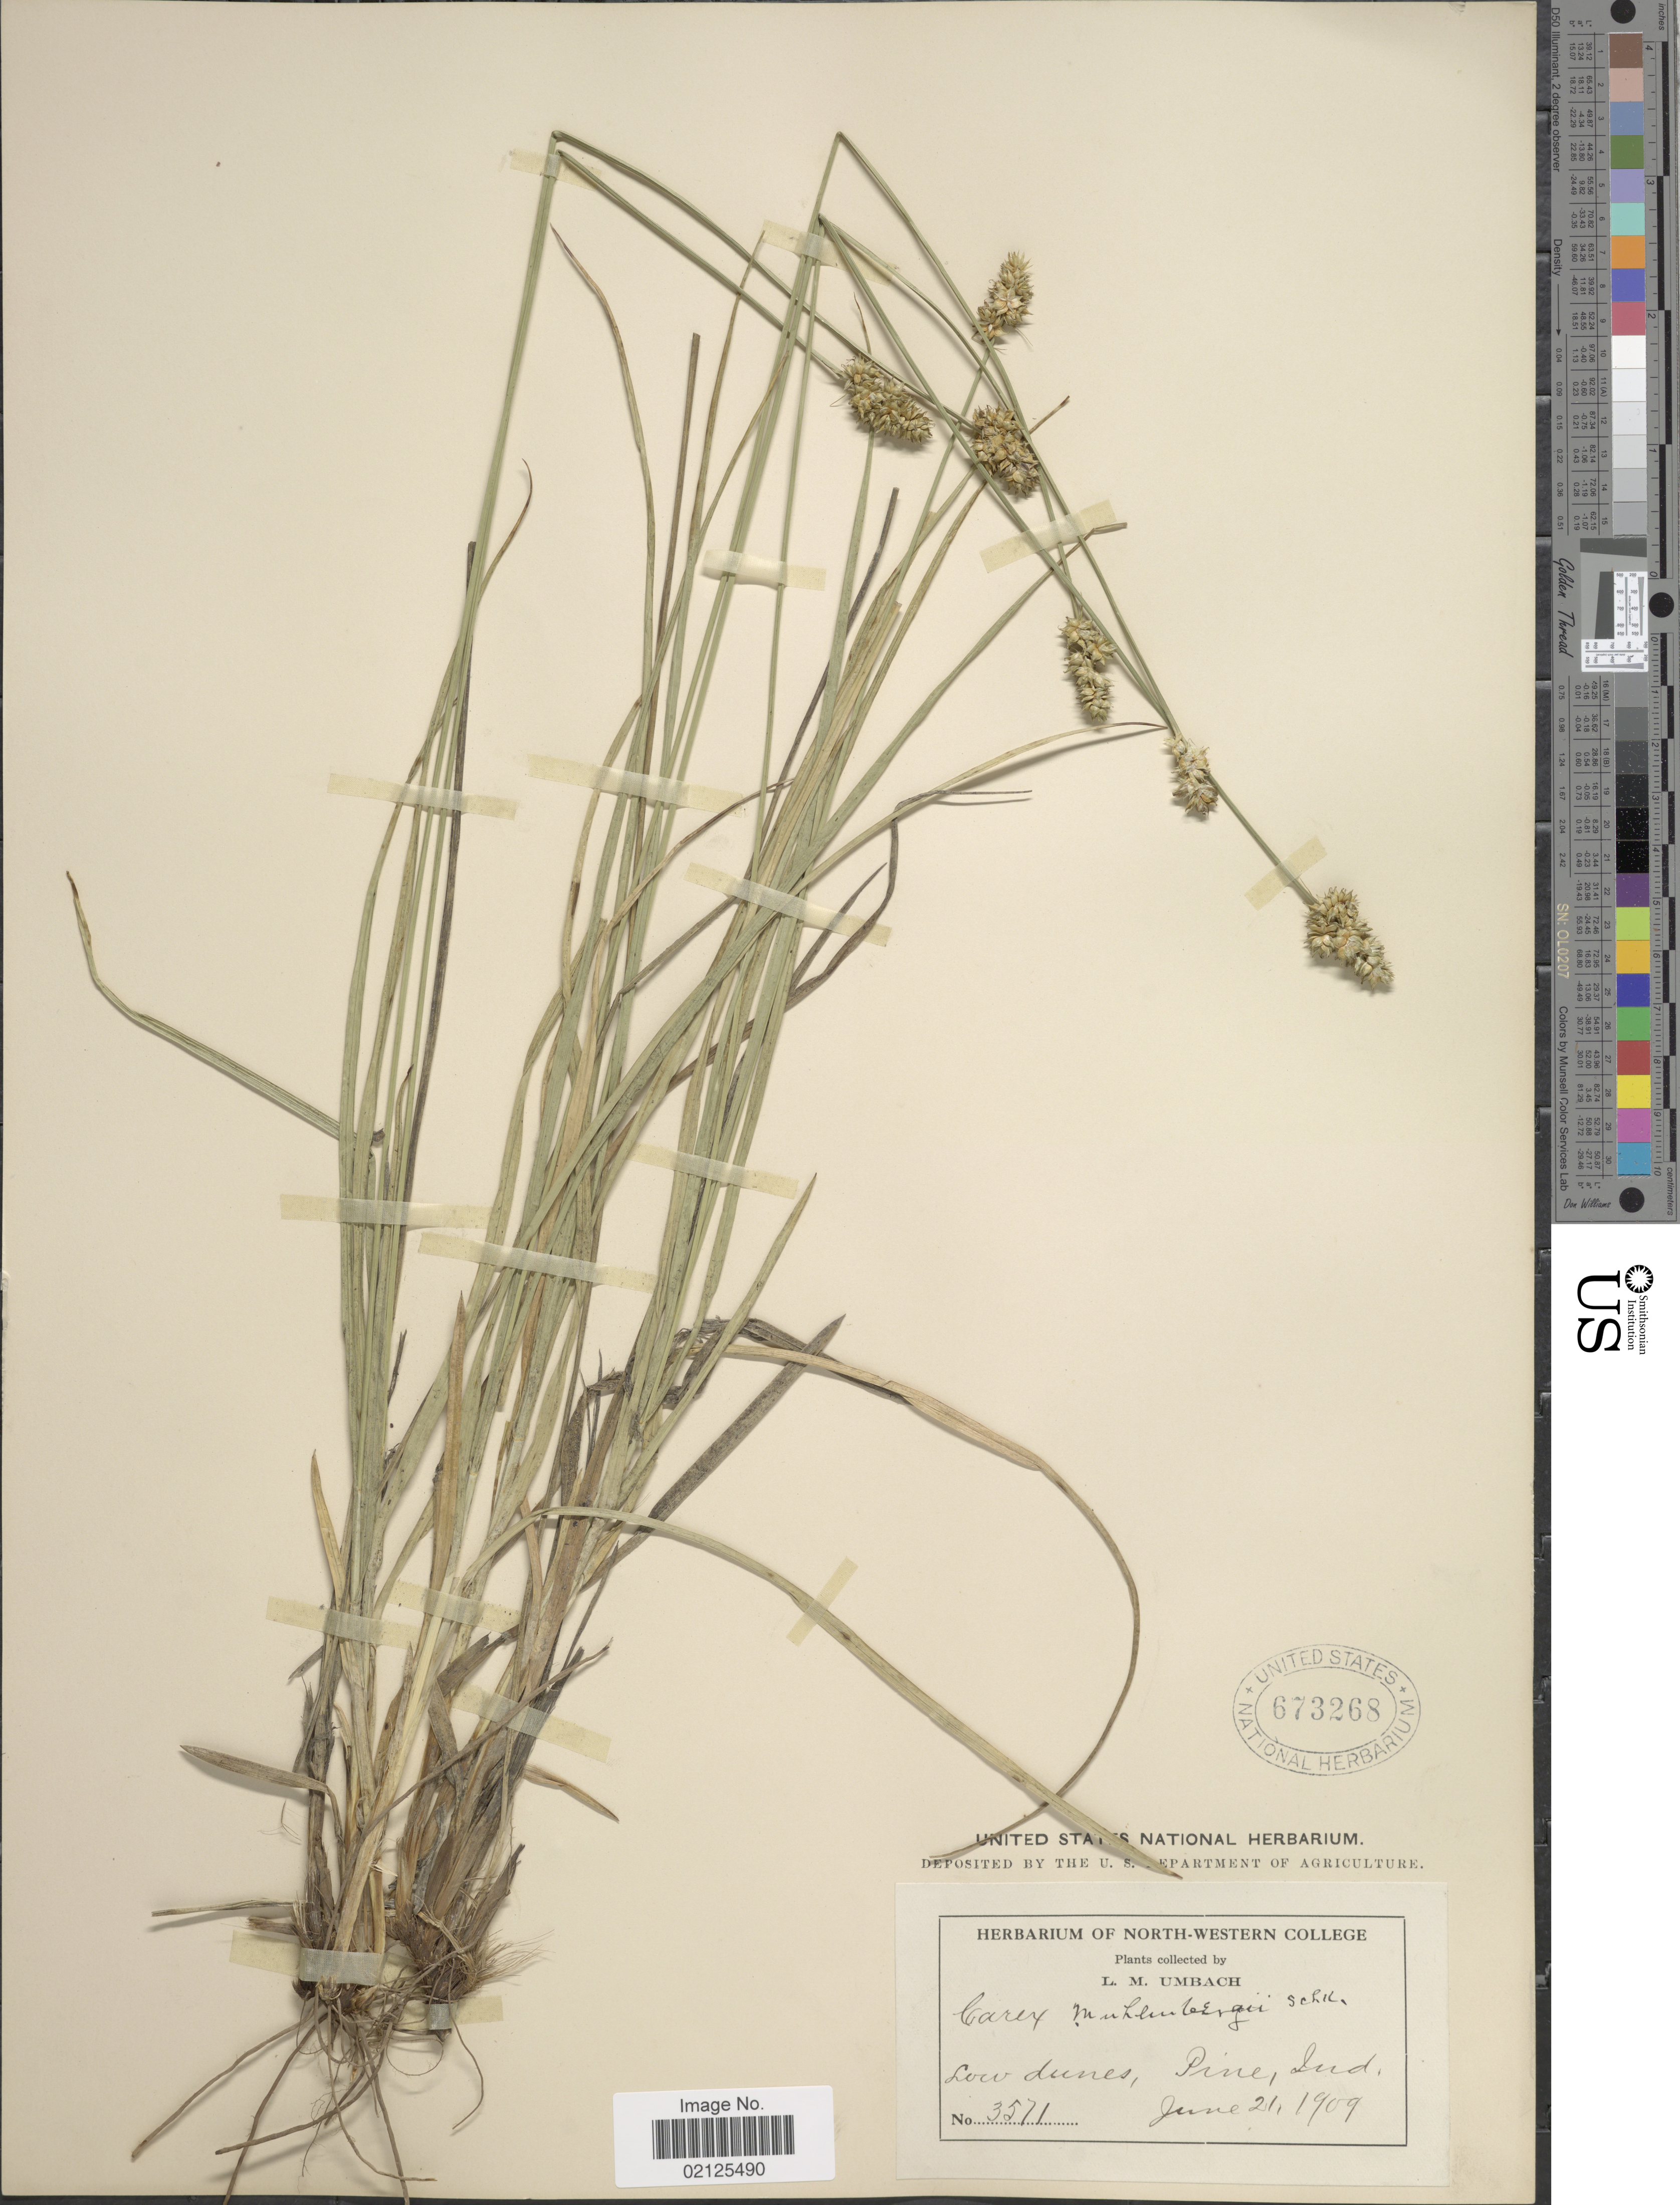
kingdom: Plantae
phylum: Tracheophyta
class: Liliopsida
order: Poales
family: Cyperaceae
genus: Carex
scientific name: Carex muehlenbergii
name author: Willd.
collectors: L. M. Umbach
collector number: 3571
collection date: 1909-06-21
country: United States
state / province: Indiana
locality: Low dunes, Pine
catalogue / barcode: US 673268